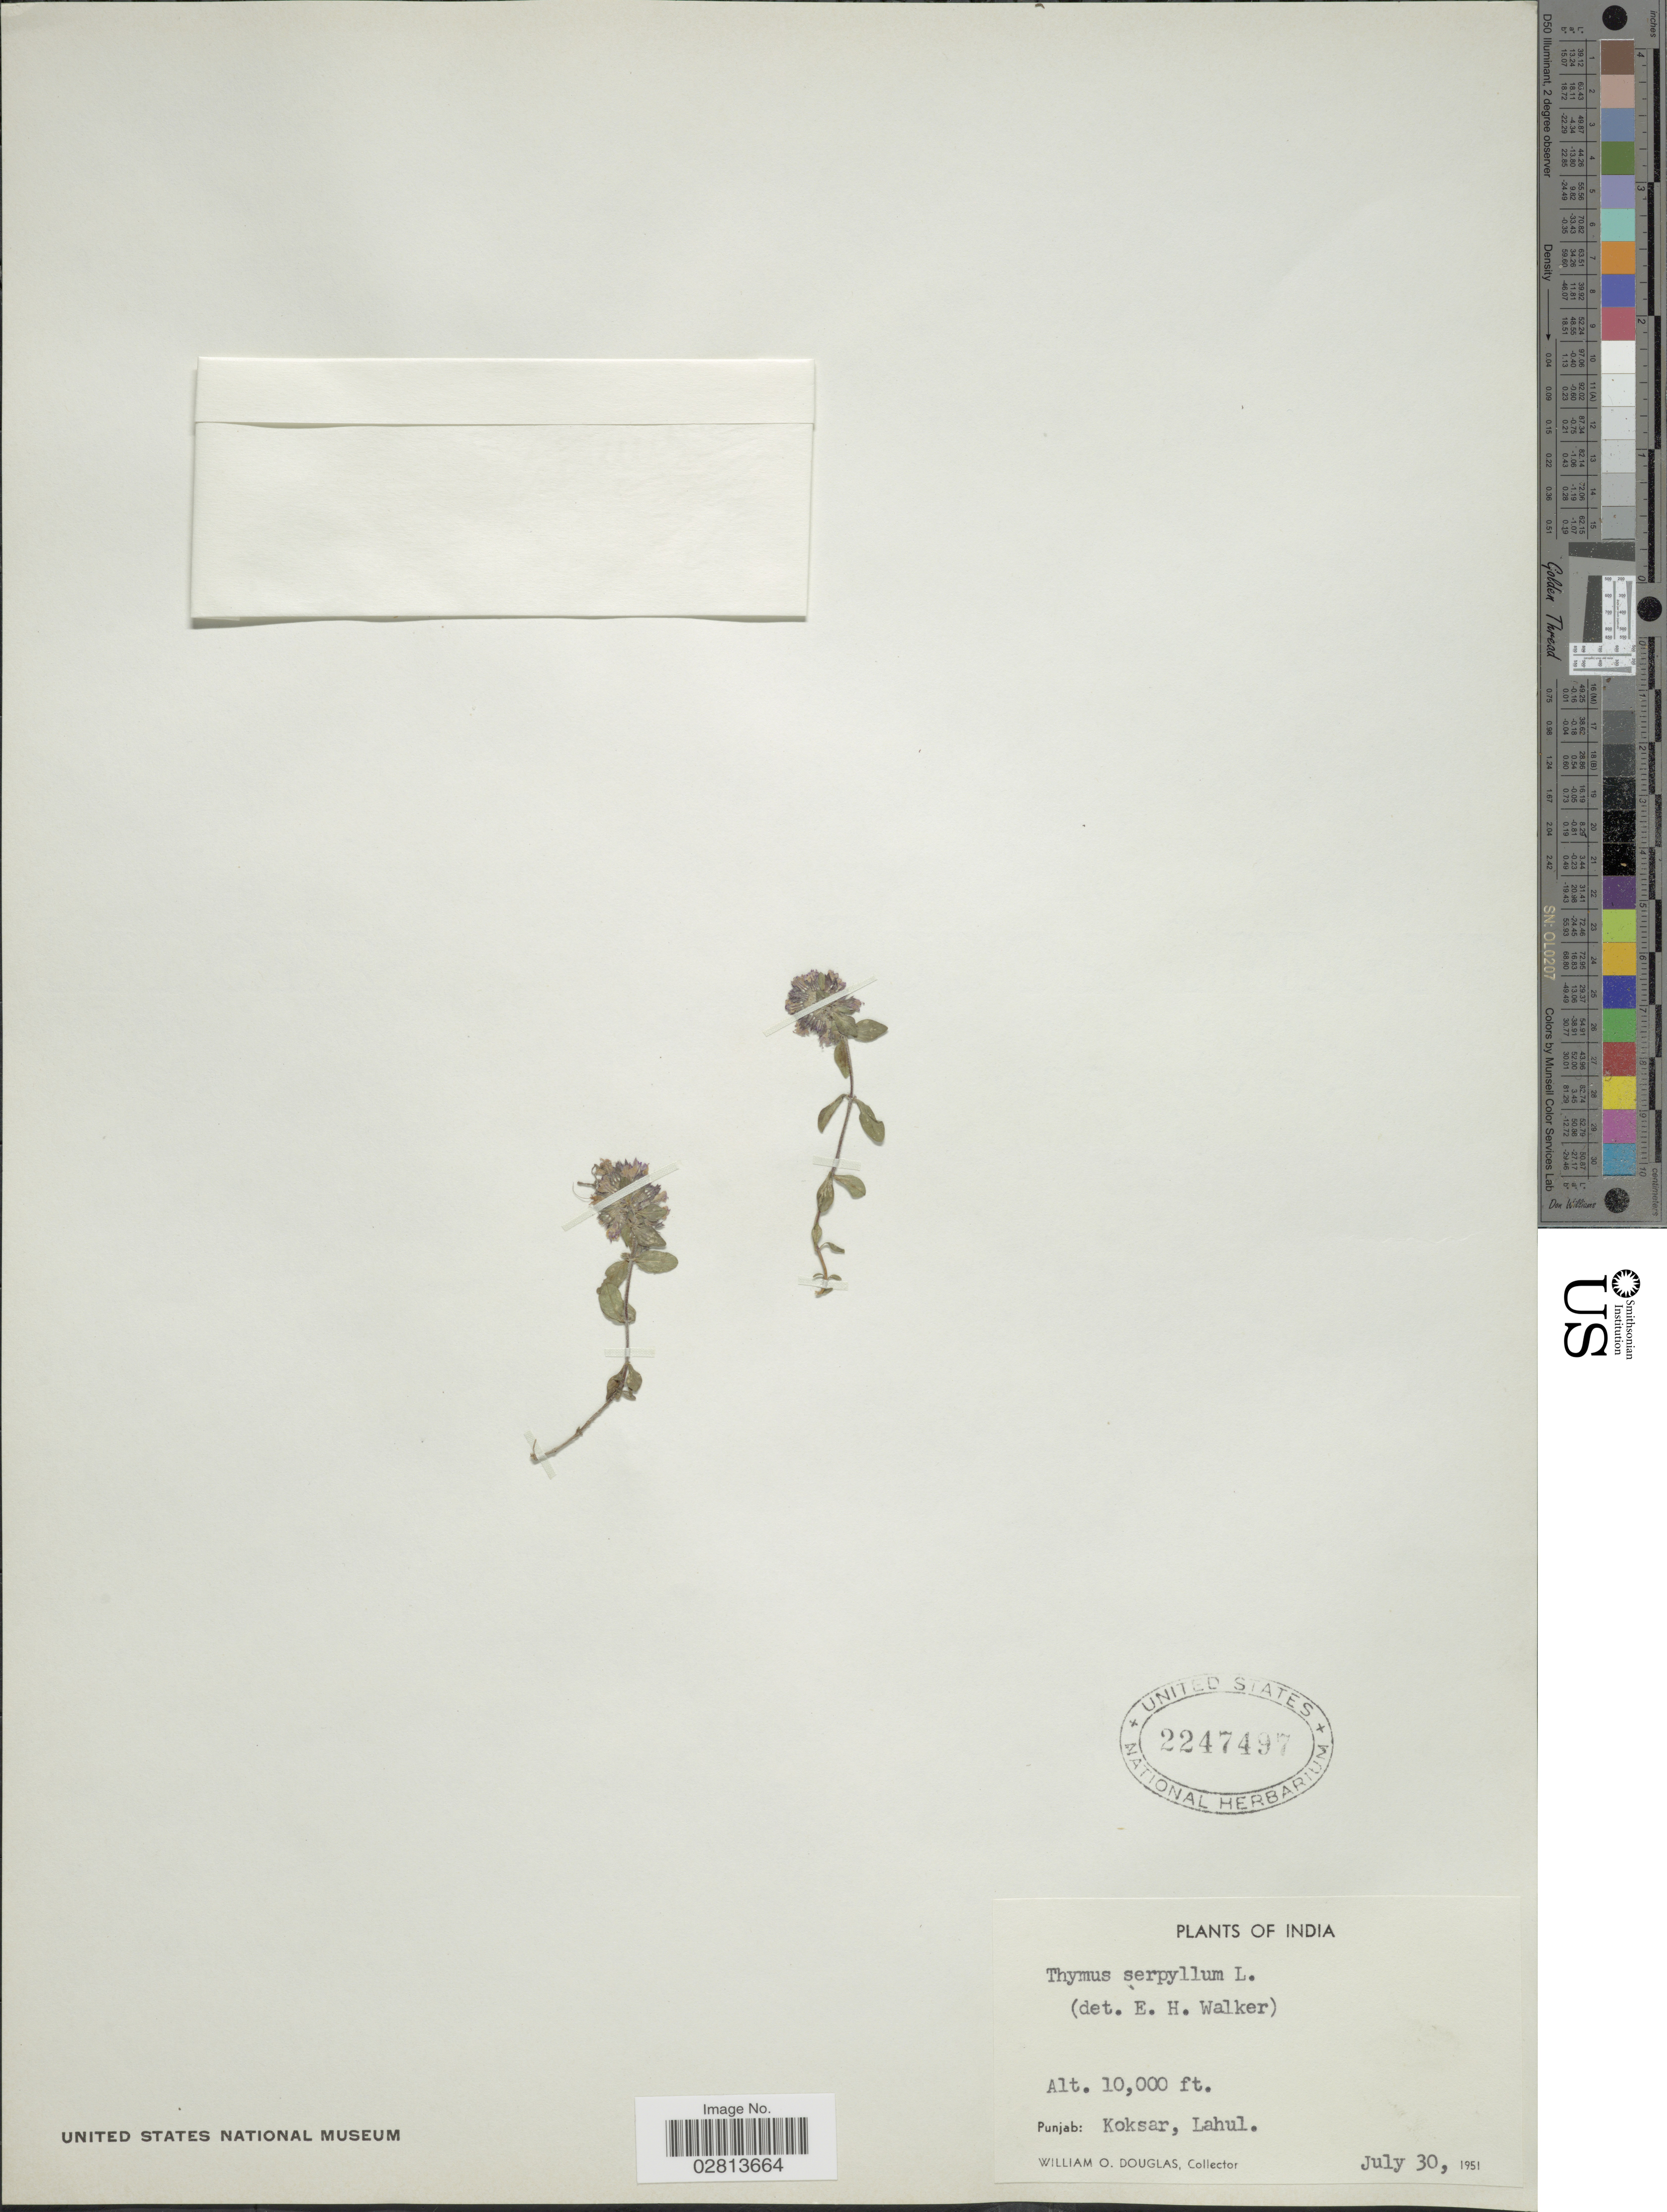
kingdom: Plantae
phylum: Tracheophyta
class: Magnoliopsida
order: Lamiales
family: Lamiaceae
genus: Thymus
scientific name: Thymus serpyllum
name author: L.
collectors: W. Douglas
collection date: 1951-07-30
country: India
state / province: Punjab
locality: Koksar, Lahul.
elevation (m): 3048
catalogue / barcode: US 2247497